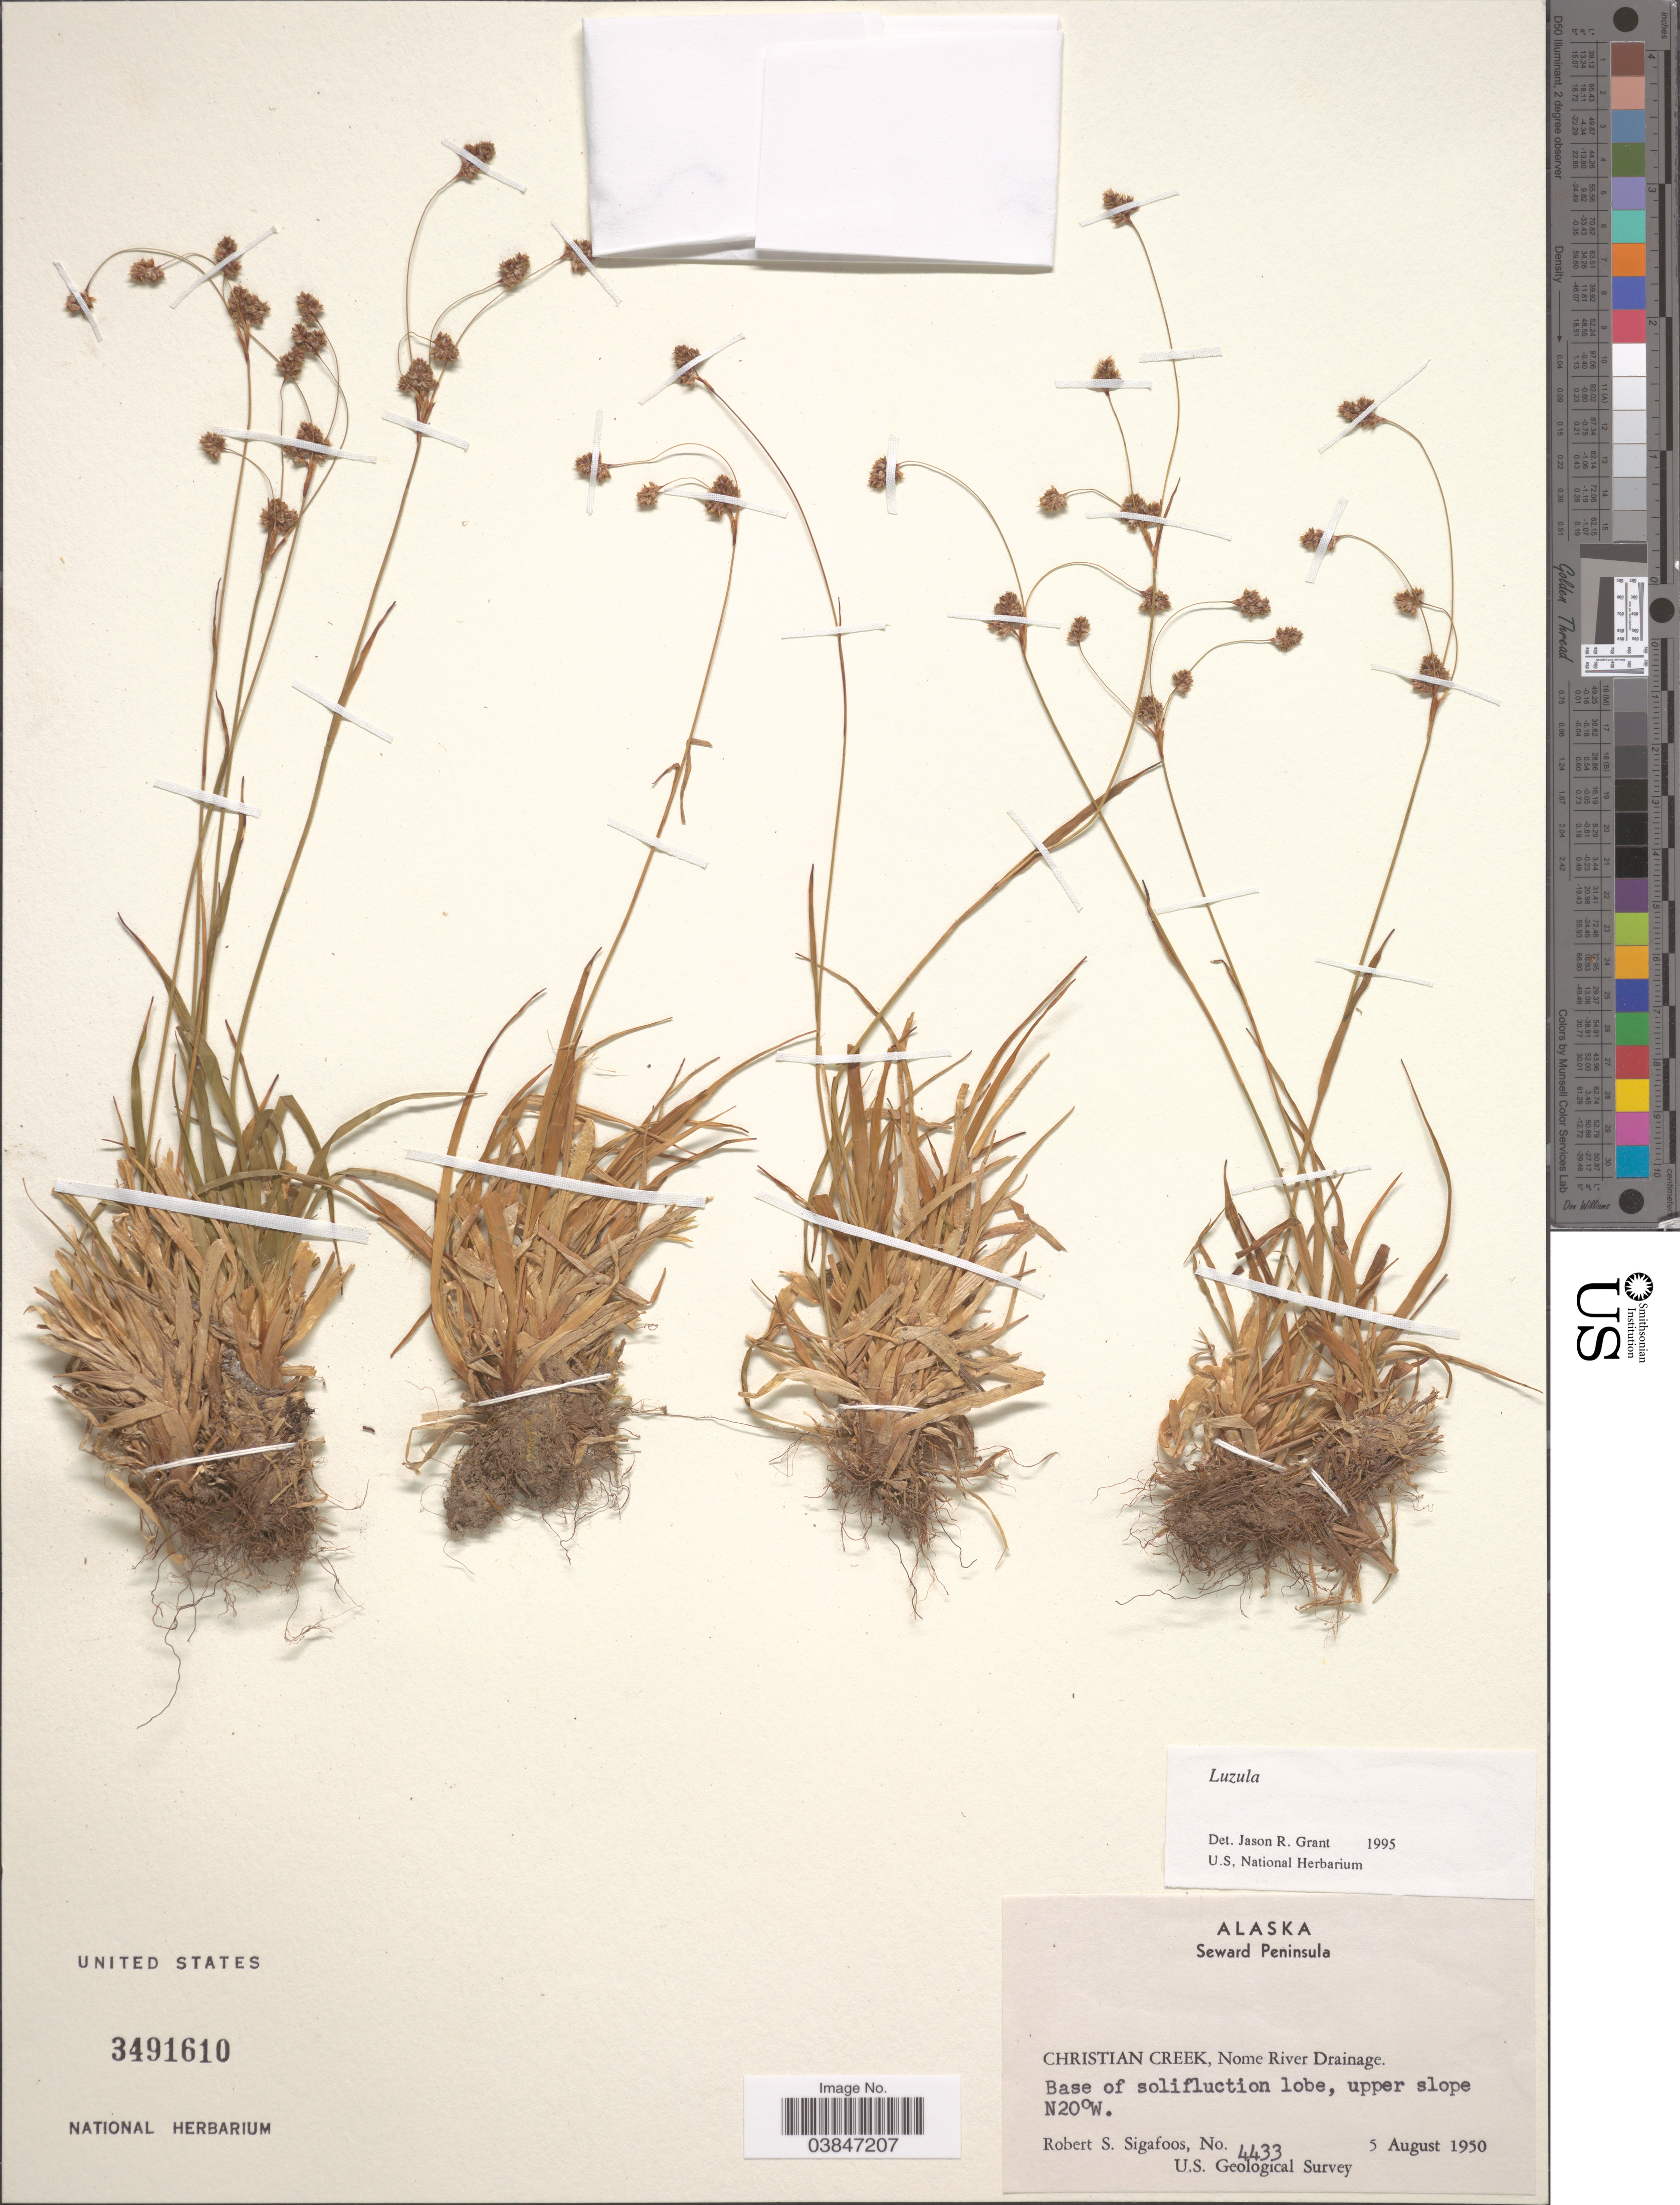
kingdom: Plantae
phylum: Tracheophyta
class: Liliopsida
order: Poales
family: Juncaceae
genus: Luzula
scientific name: Luzula sp.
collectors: R. Sigafoos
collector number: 4433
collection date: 1950-08-05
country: United States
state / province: Alaska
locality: Seward Peninsula. Christian Creek, Nome River Drainage. Upper slope N20ºW.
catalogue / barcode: US 3491610